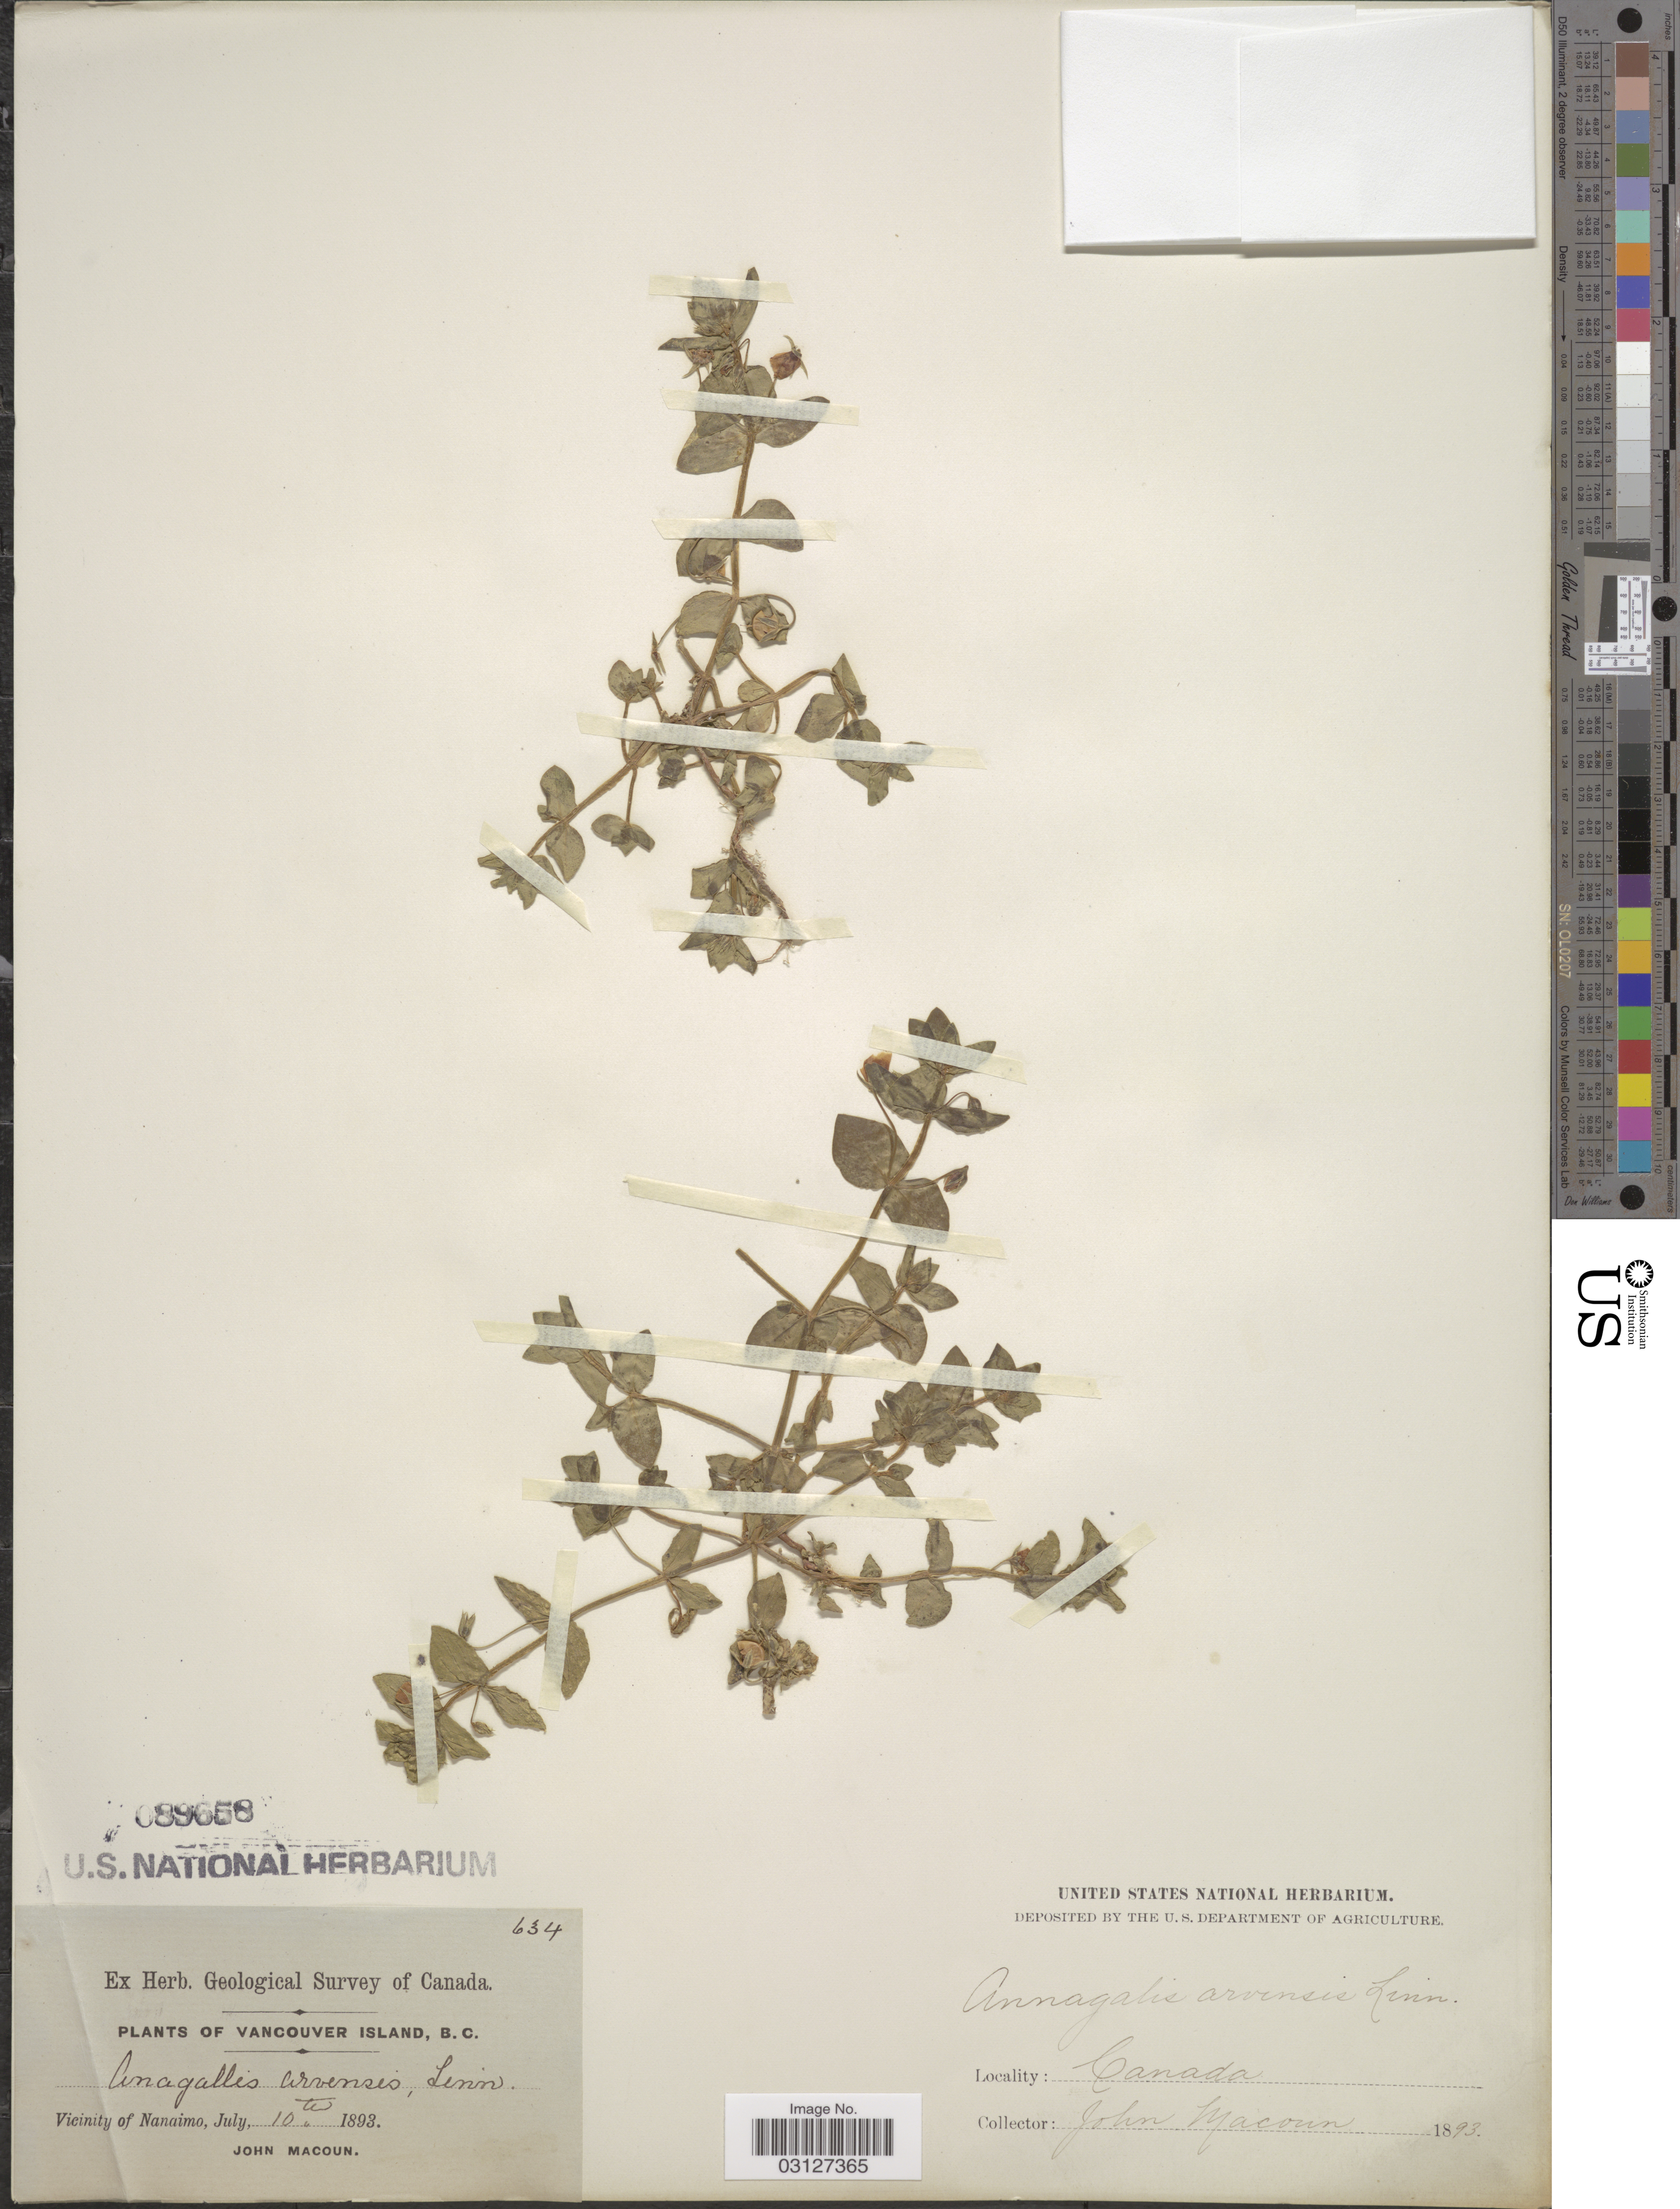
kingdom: Plantae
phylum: Tracheophyta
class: Magnoliopsida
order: Ericales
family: Primulaceae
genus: Anagallis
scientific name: Anagallis arvensis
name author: L.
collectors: J. Macoun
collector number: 634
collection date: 1893-07-10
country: Canada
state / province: British Columbia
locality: Vancouver Island, B.C., Vicinity of Nanaimo.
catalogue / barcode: US 89658